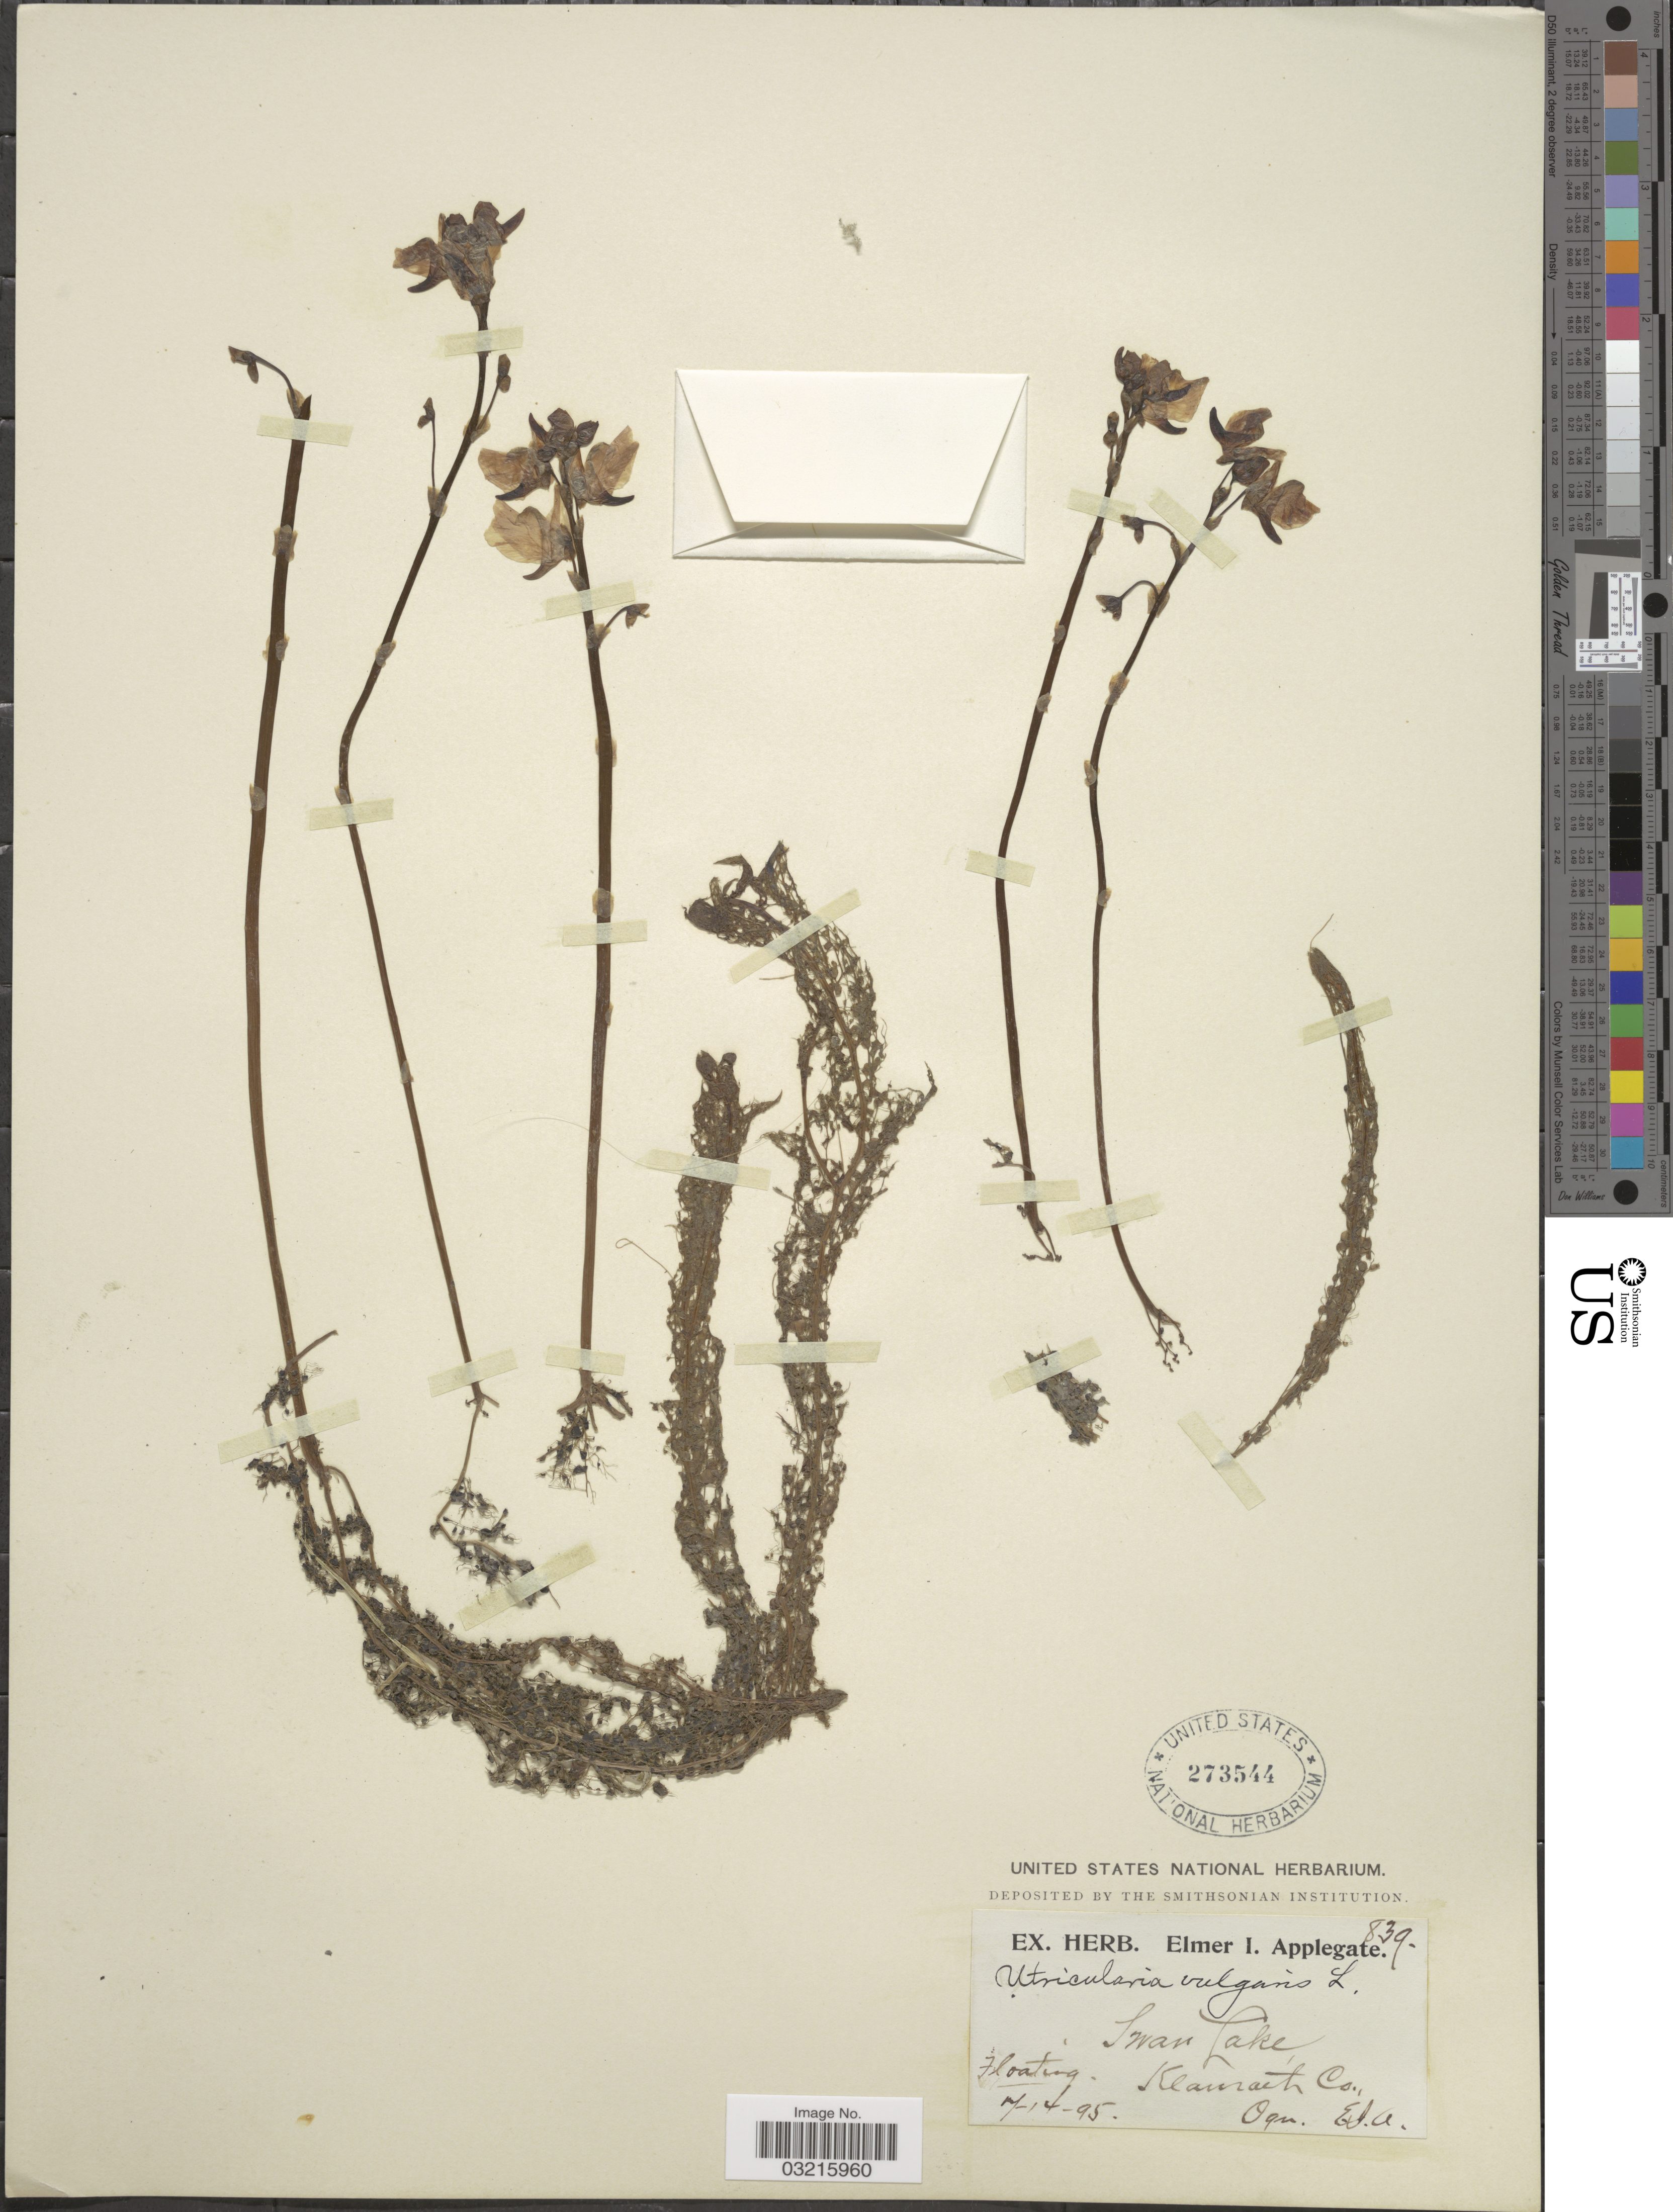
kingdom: Plantae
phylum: Tracheophyta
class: Magnoliopsida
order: Lamiales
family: Lentibulariaceae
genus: Utricularia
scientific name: Utricularia vulgaris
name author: L.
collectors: E. I. Applegate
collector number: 839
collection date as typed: Transcribed d/m/y: 14/7/95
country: United States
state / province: Oregon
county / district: Klamath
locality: Iwan Lake, Klamath Co.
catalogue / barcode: US 273544